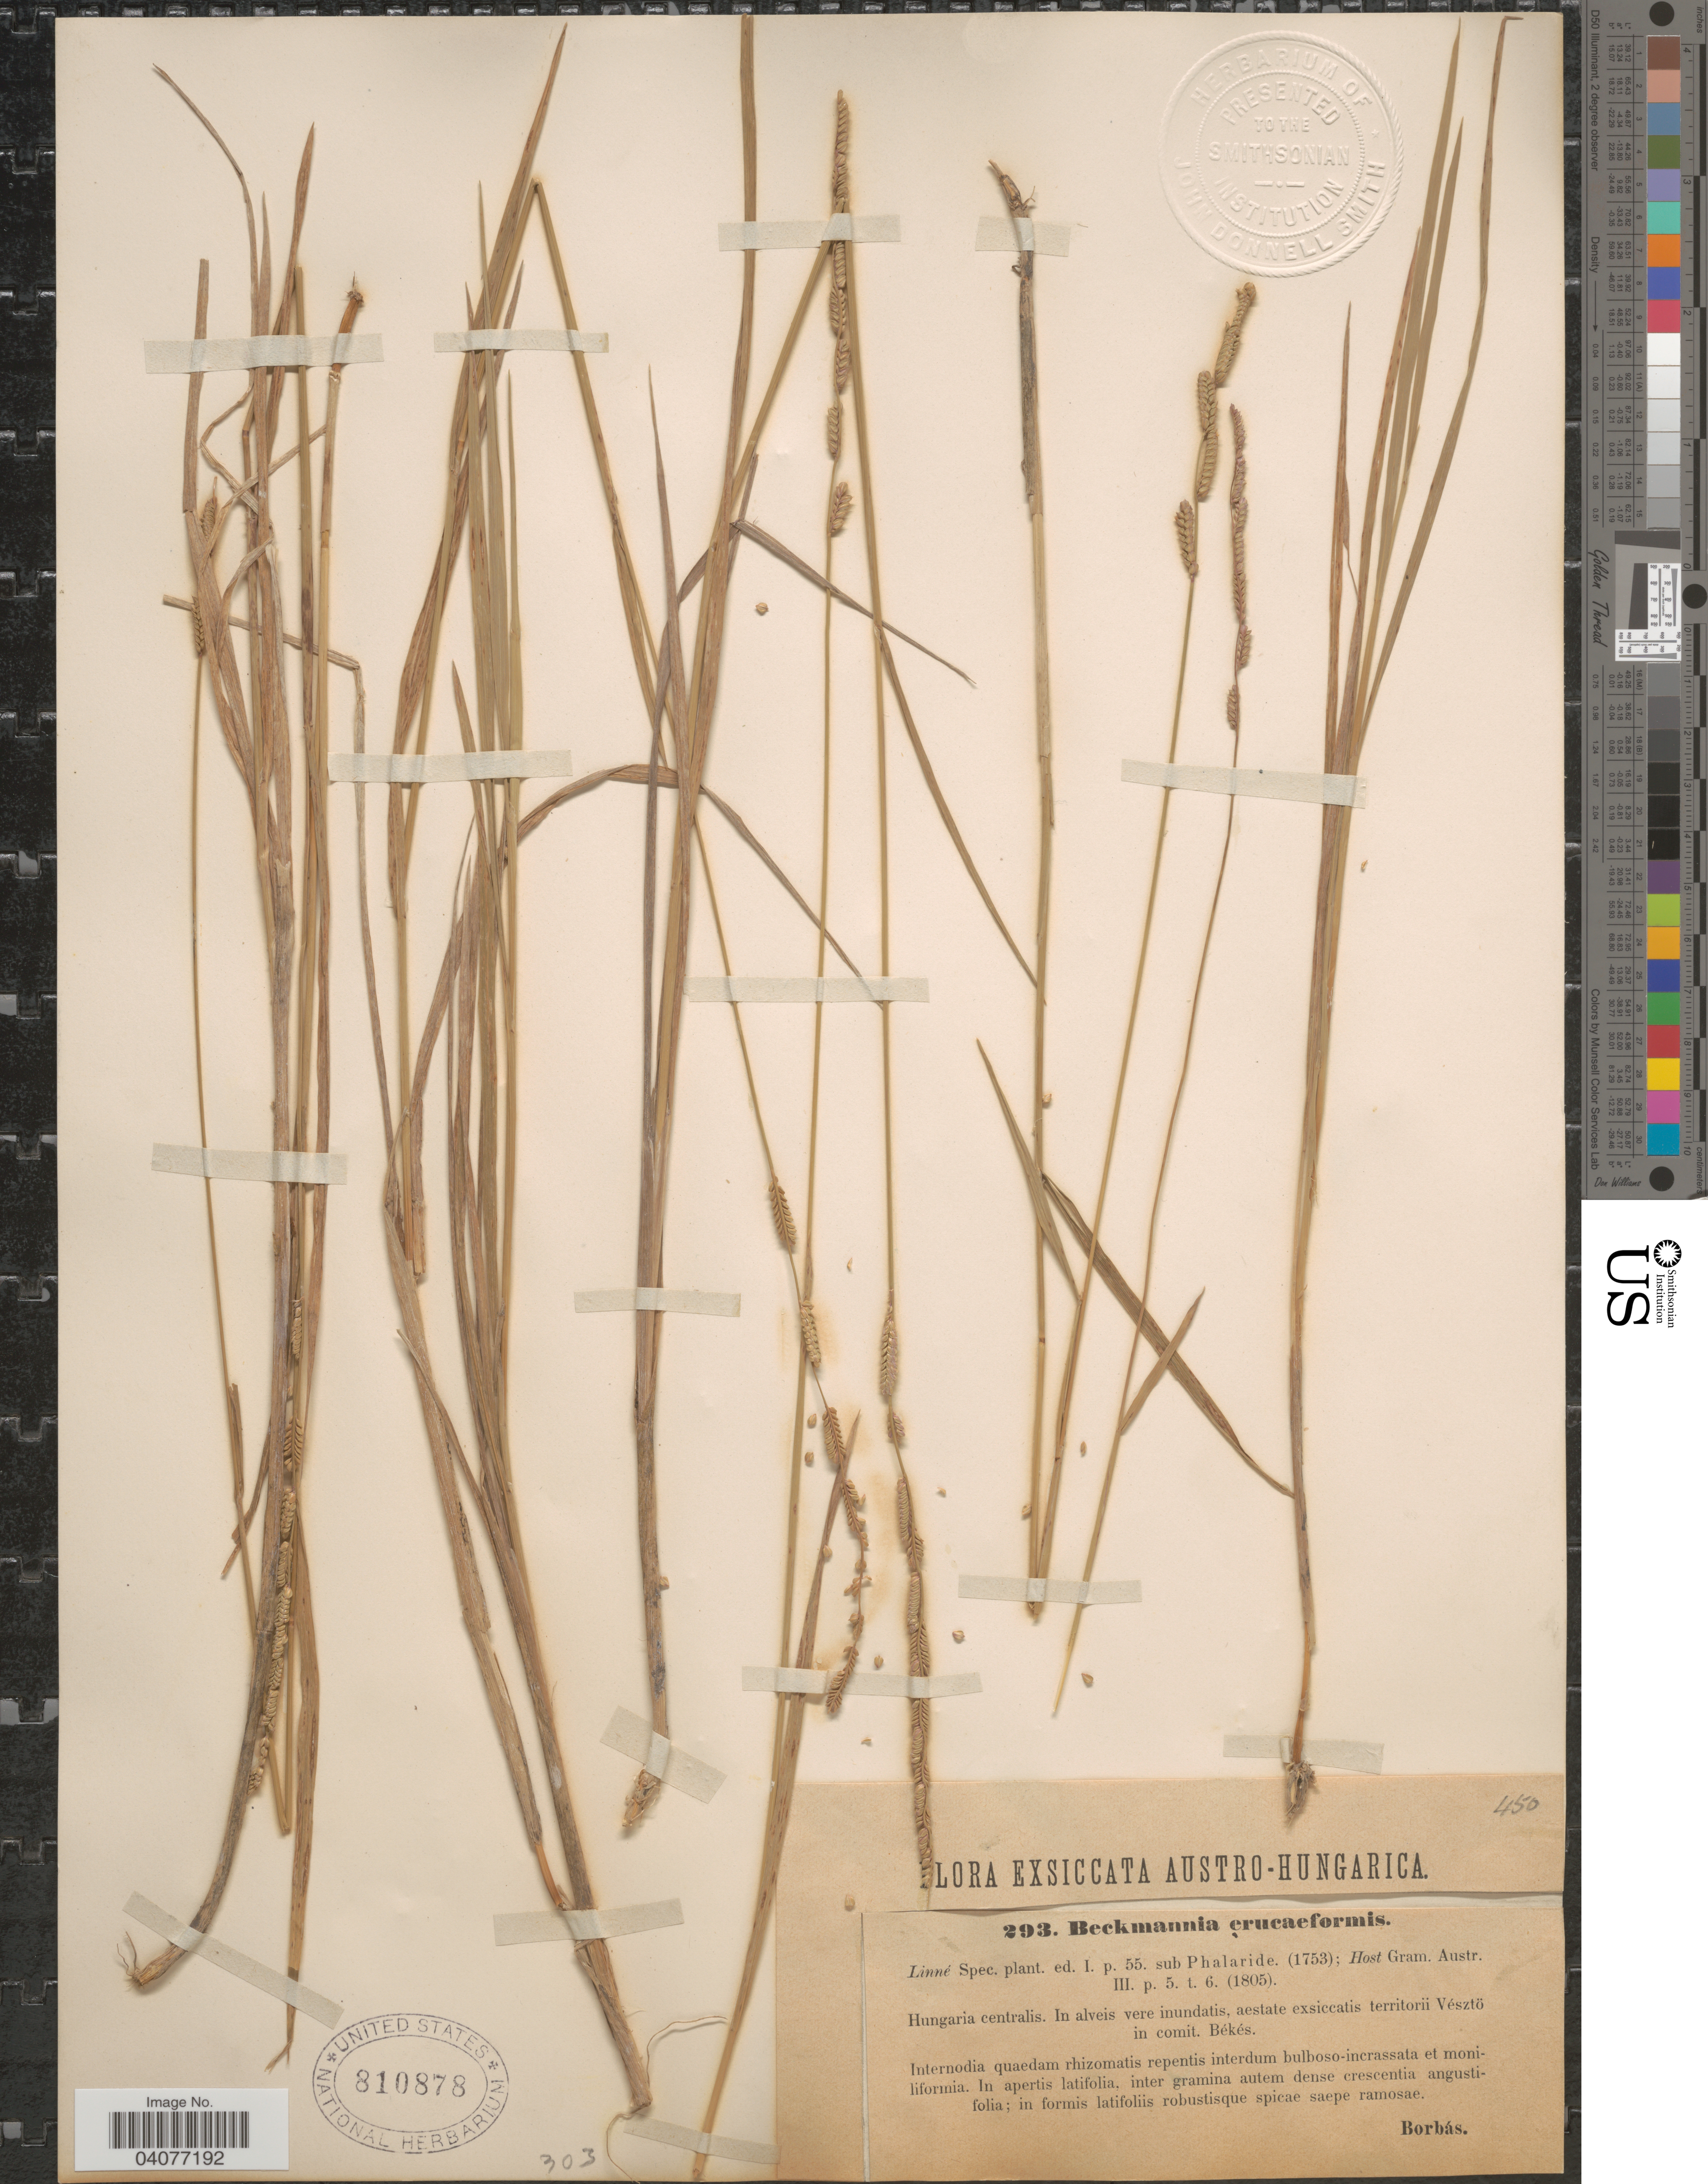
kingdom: Plantae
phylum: Tracheophyta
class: Liliopsida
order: Poales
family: Poaceae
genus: Beckmannia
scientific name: Beckmannia eruciformis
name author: (L.) Host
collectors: V. von Borbás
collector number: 293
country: Hungary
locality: Austro-Hungarica. Hungaria centralis. In alveis vere inundatis, aestate exsiccatis territorii Vésztö in comit. Békés.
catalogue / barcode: US 810878